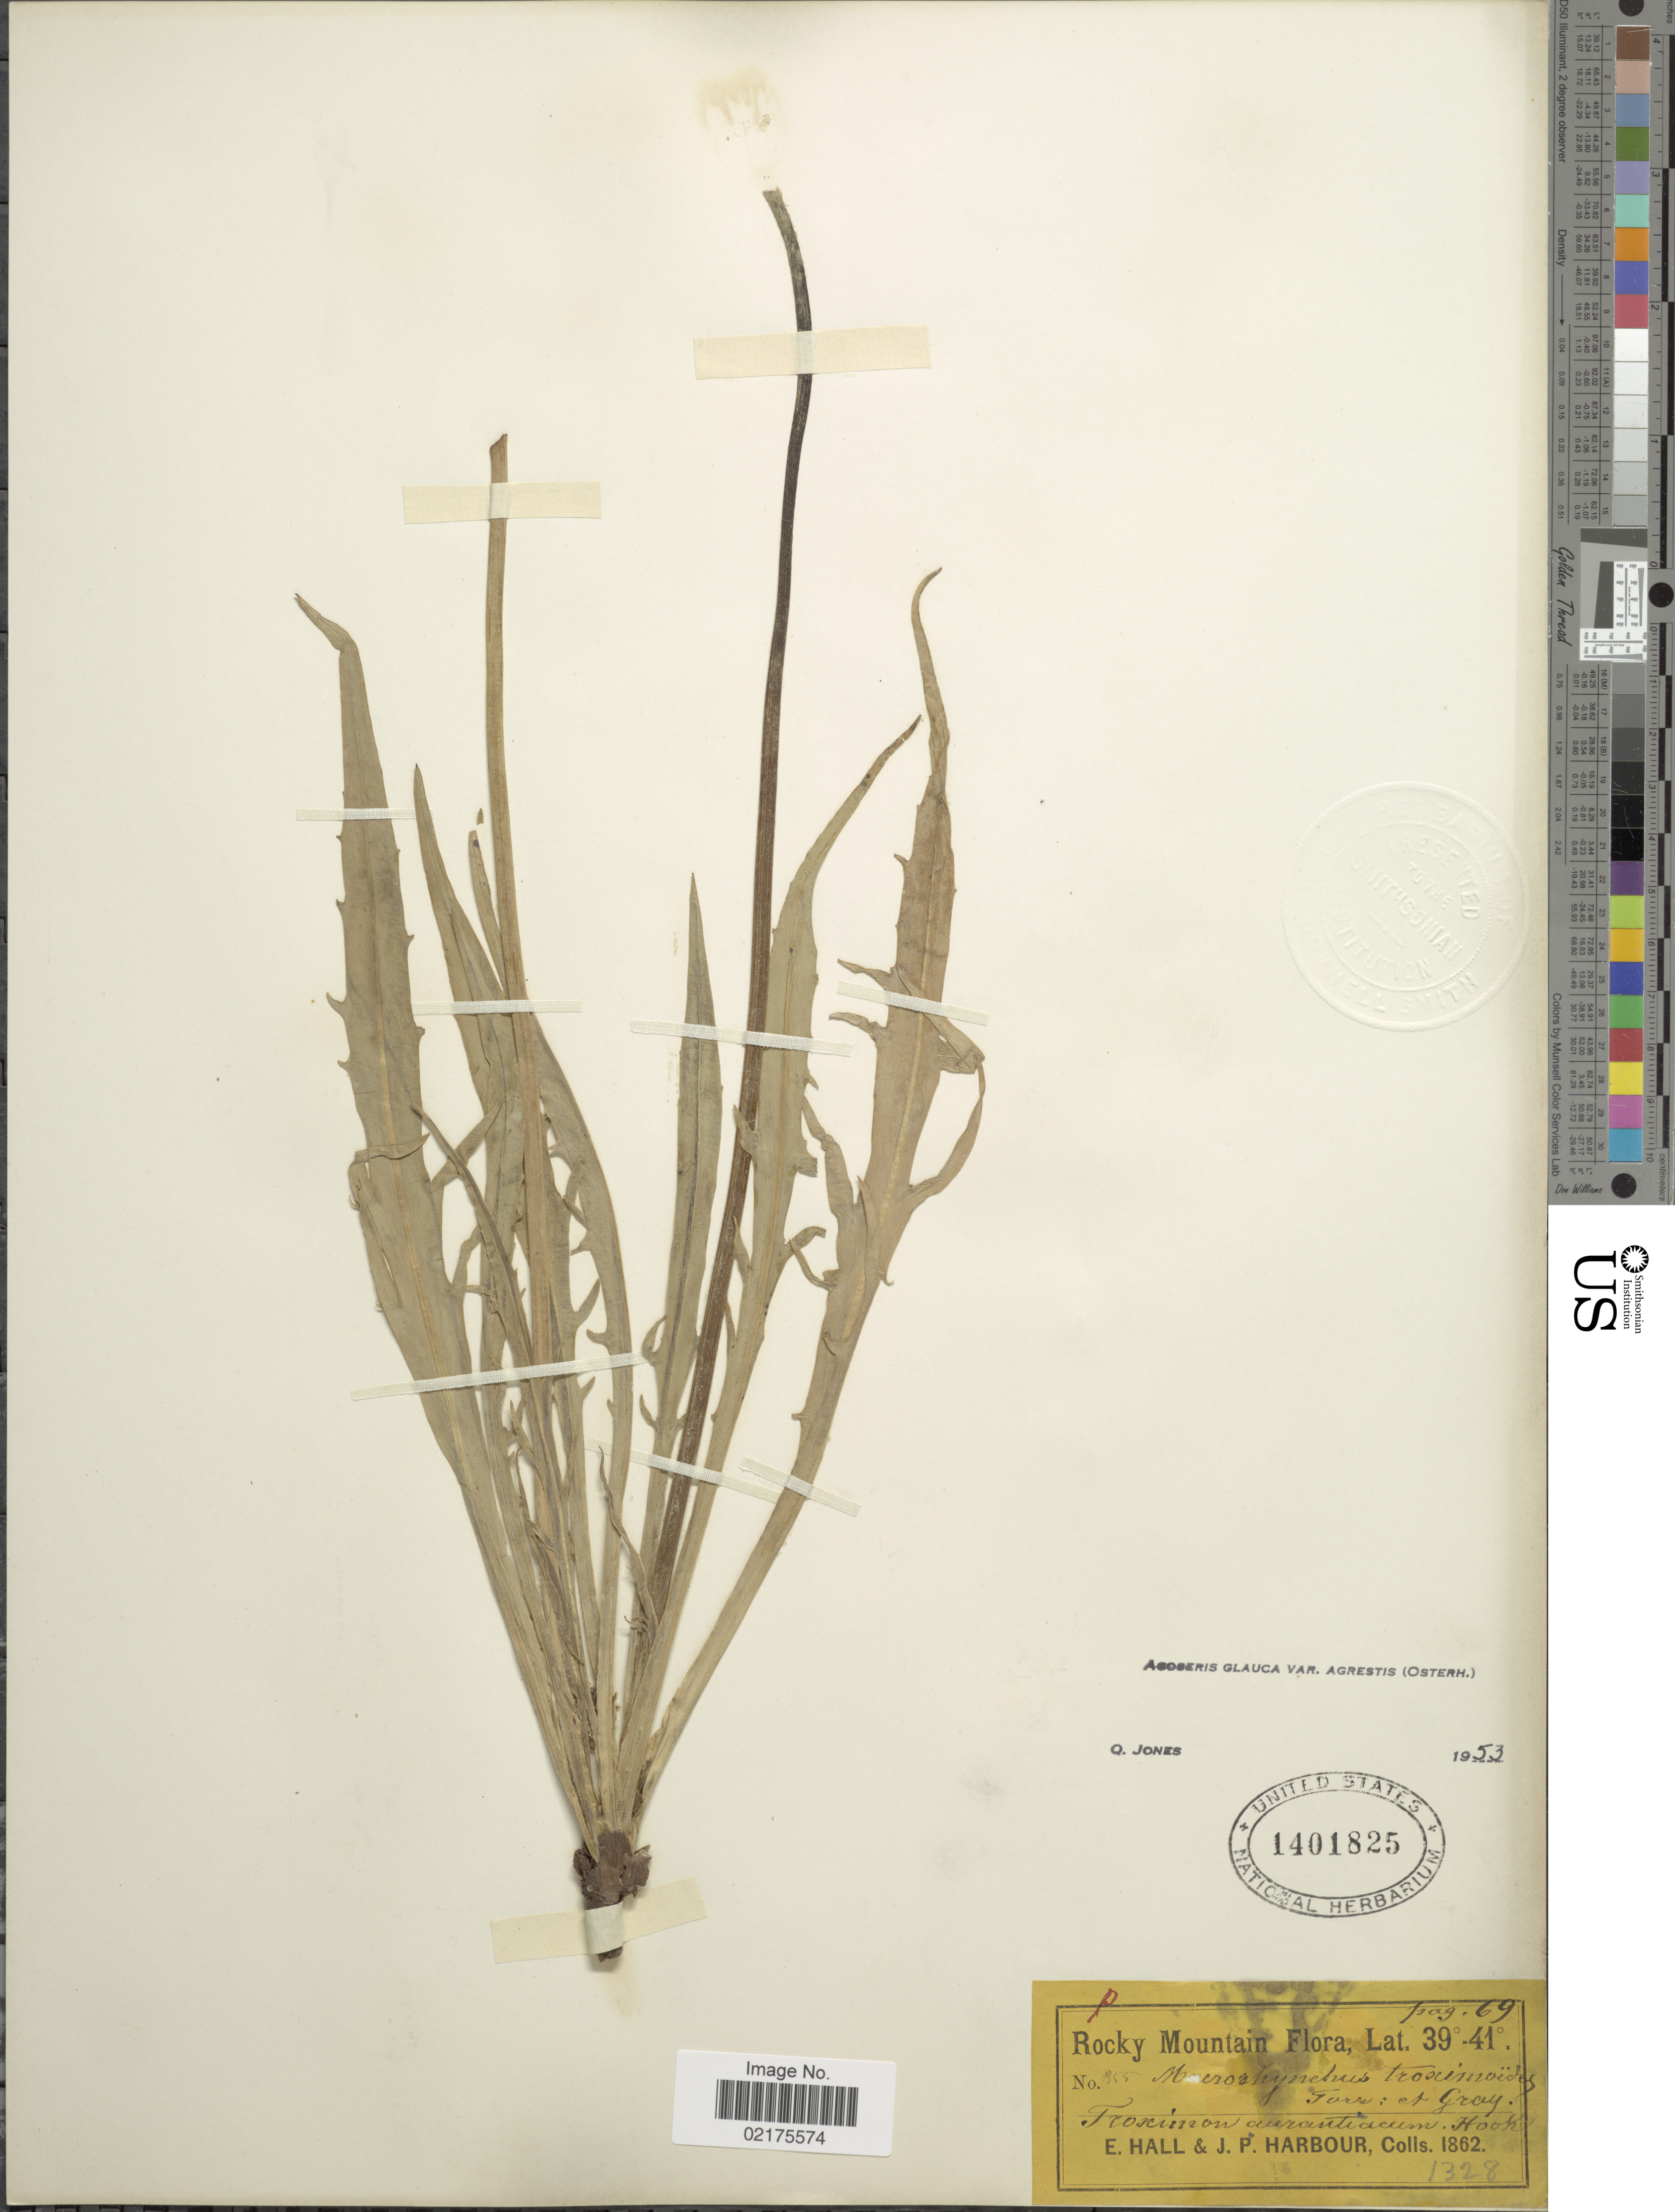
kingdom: Plantae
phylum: Tracheophyta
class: Magnoliopsida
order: Asterales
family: Asteraceae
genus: Agoseris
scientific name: Agoseris glauca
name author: (Pursh) Raf.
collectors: E. Hall & J. Harbour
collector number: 355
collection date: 1862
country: United States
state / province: Colorado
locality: Rocky Mtns.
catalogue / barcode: US 1401825